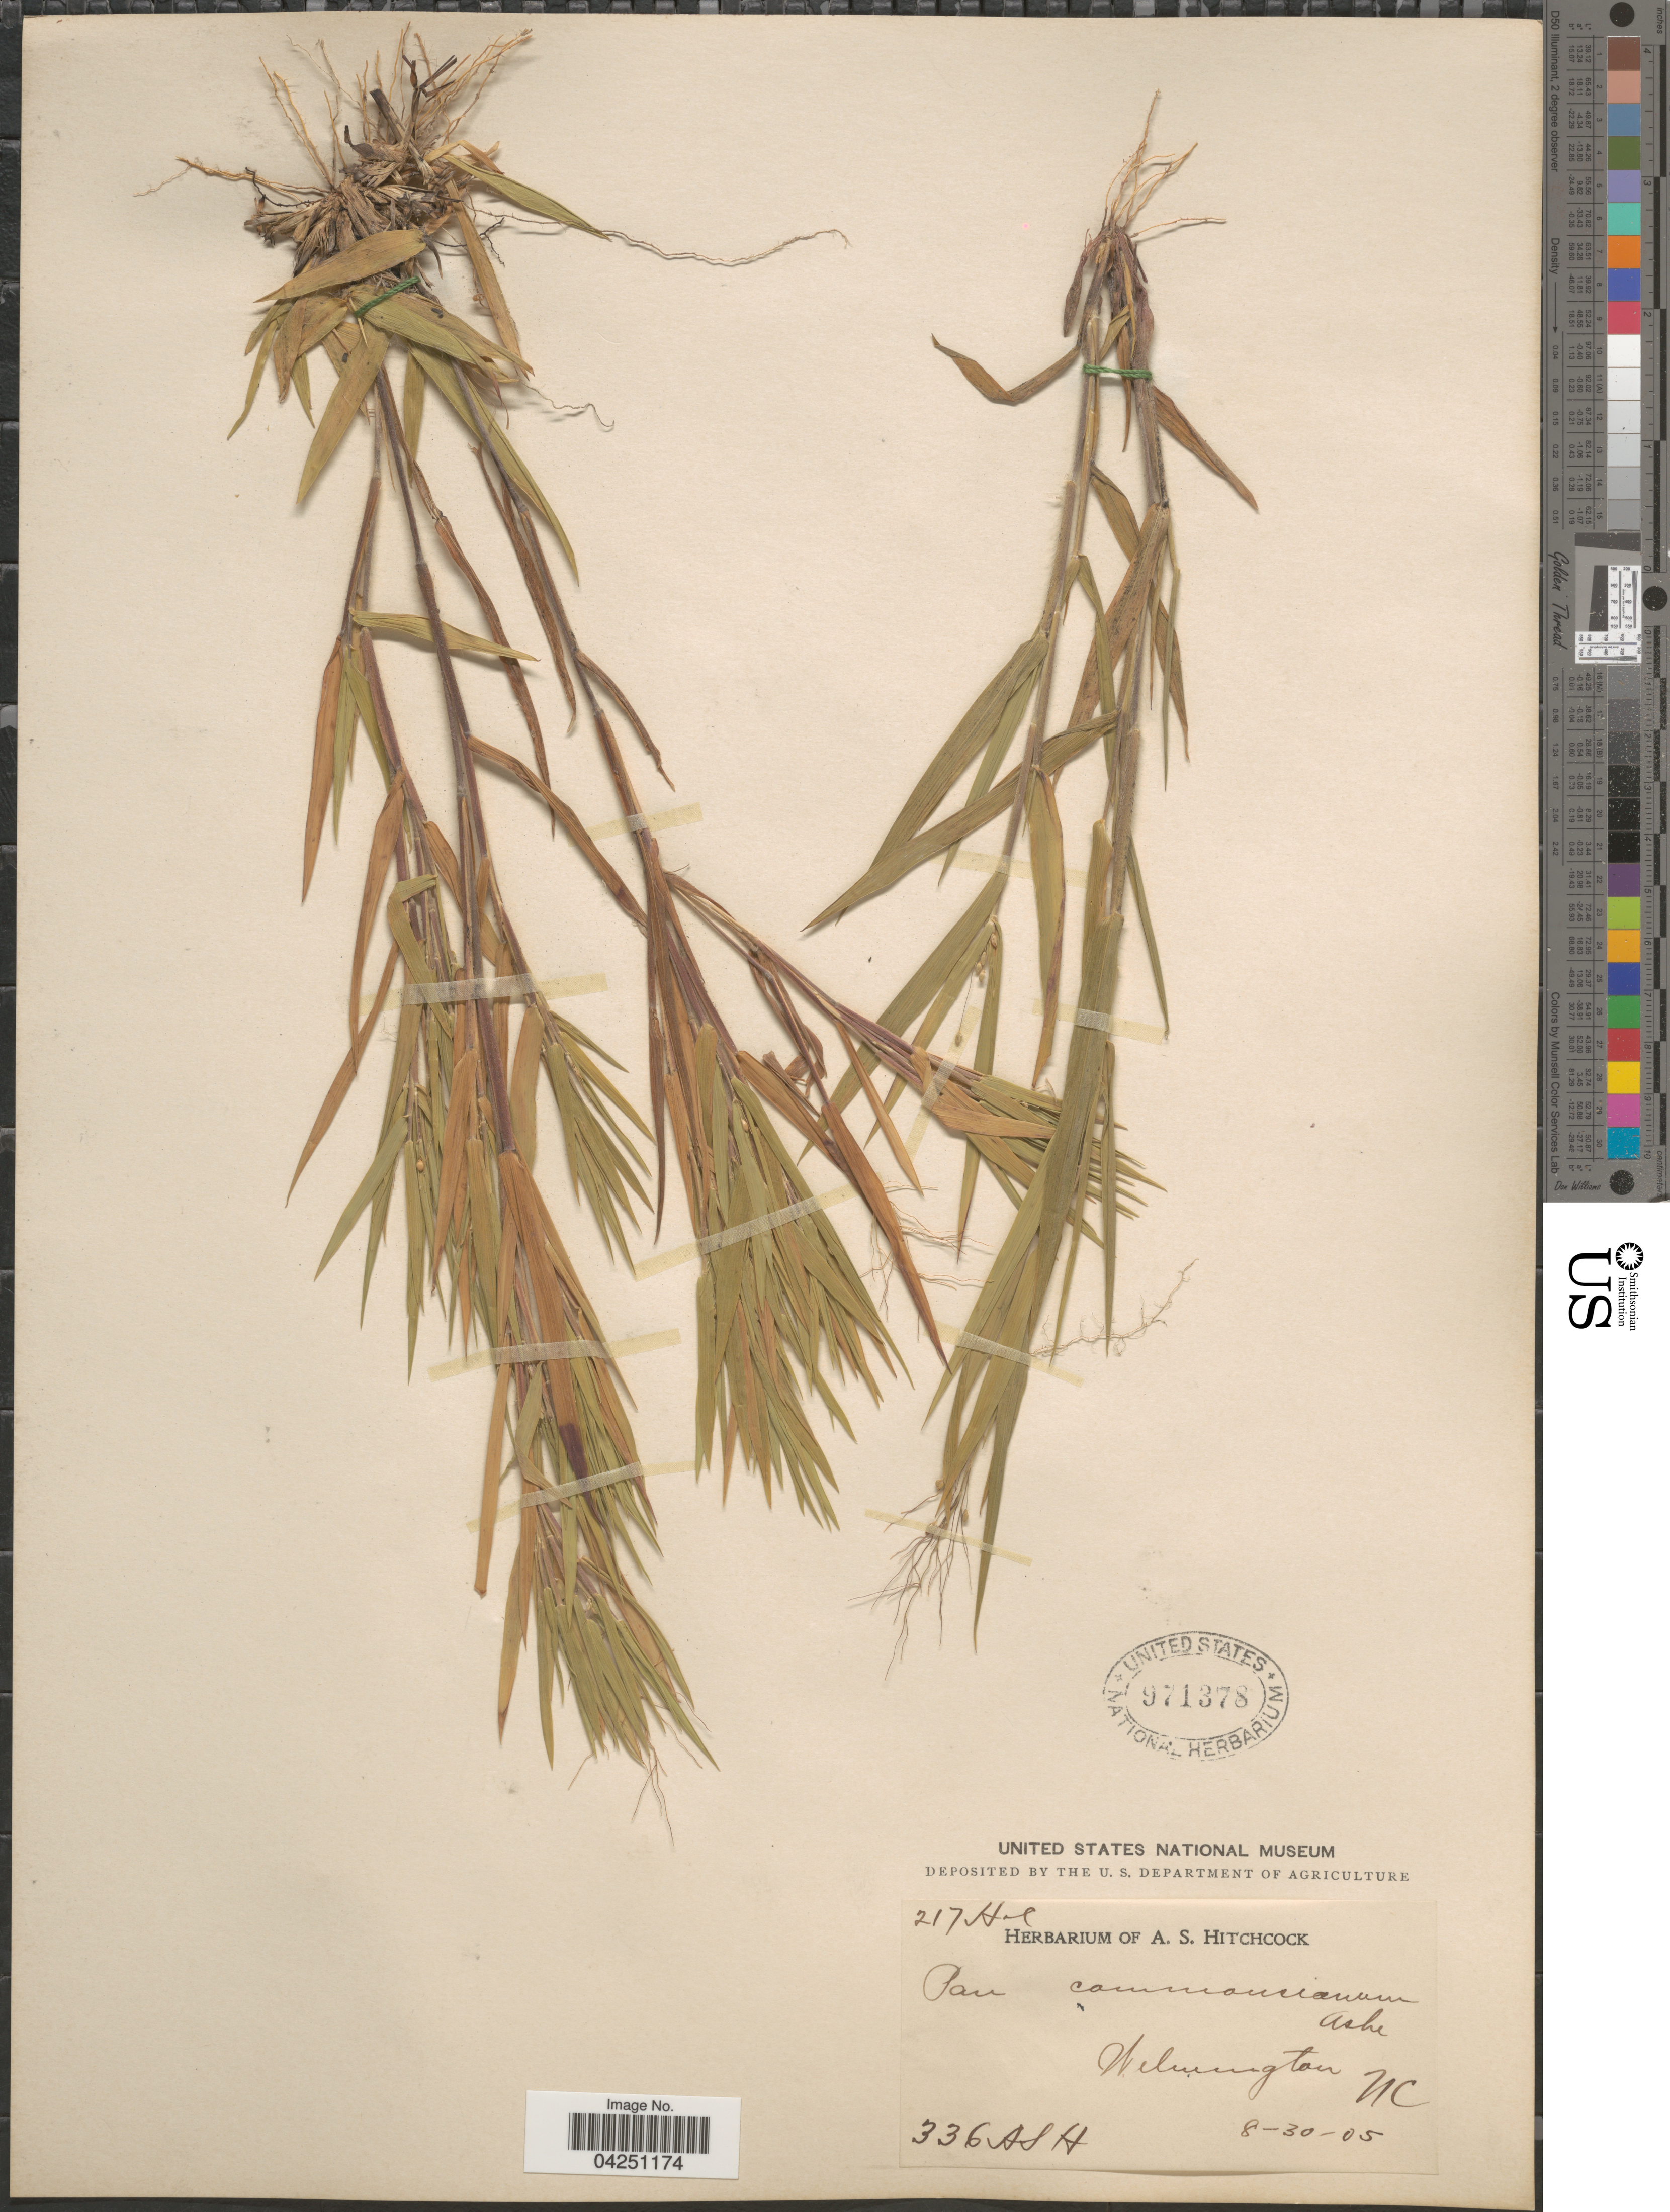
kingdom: Plantae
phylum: Tracheophyta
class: Liliopsida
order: Poales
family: Poaceae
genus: Dichanthelium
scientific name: Dichanthelium acuminatum var. acuminatum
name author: (Sw.) Gould & C.A. Clark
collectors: A. S. Hitchcock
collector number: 336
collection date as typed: Transcribed d/m/y: 30/8/5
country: United States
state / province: North Carolina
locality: Wilmington.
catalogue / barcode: US 971378